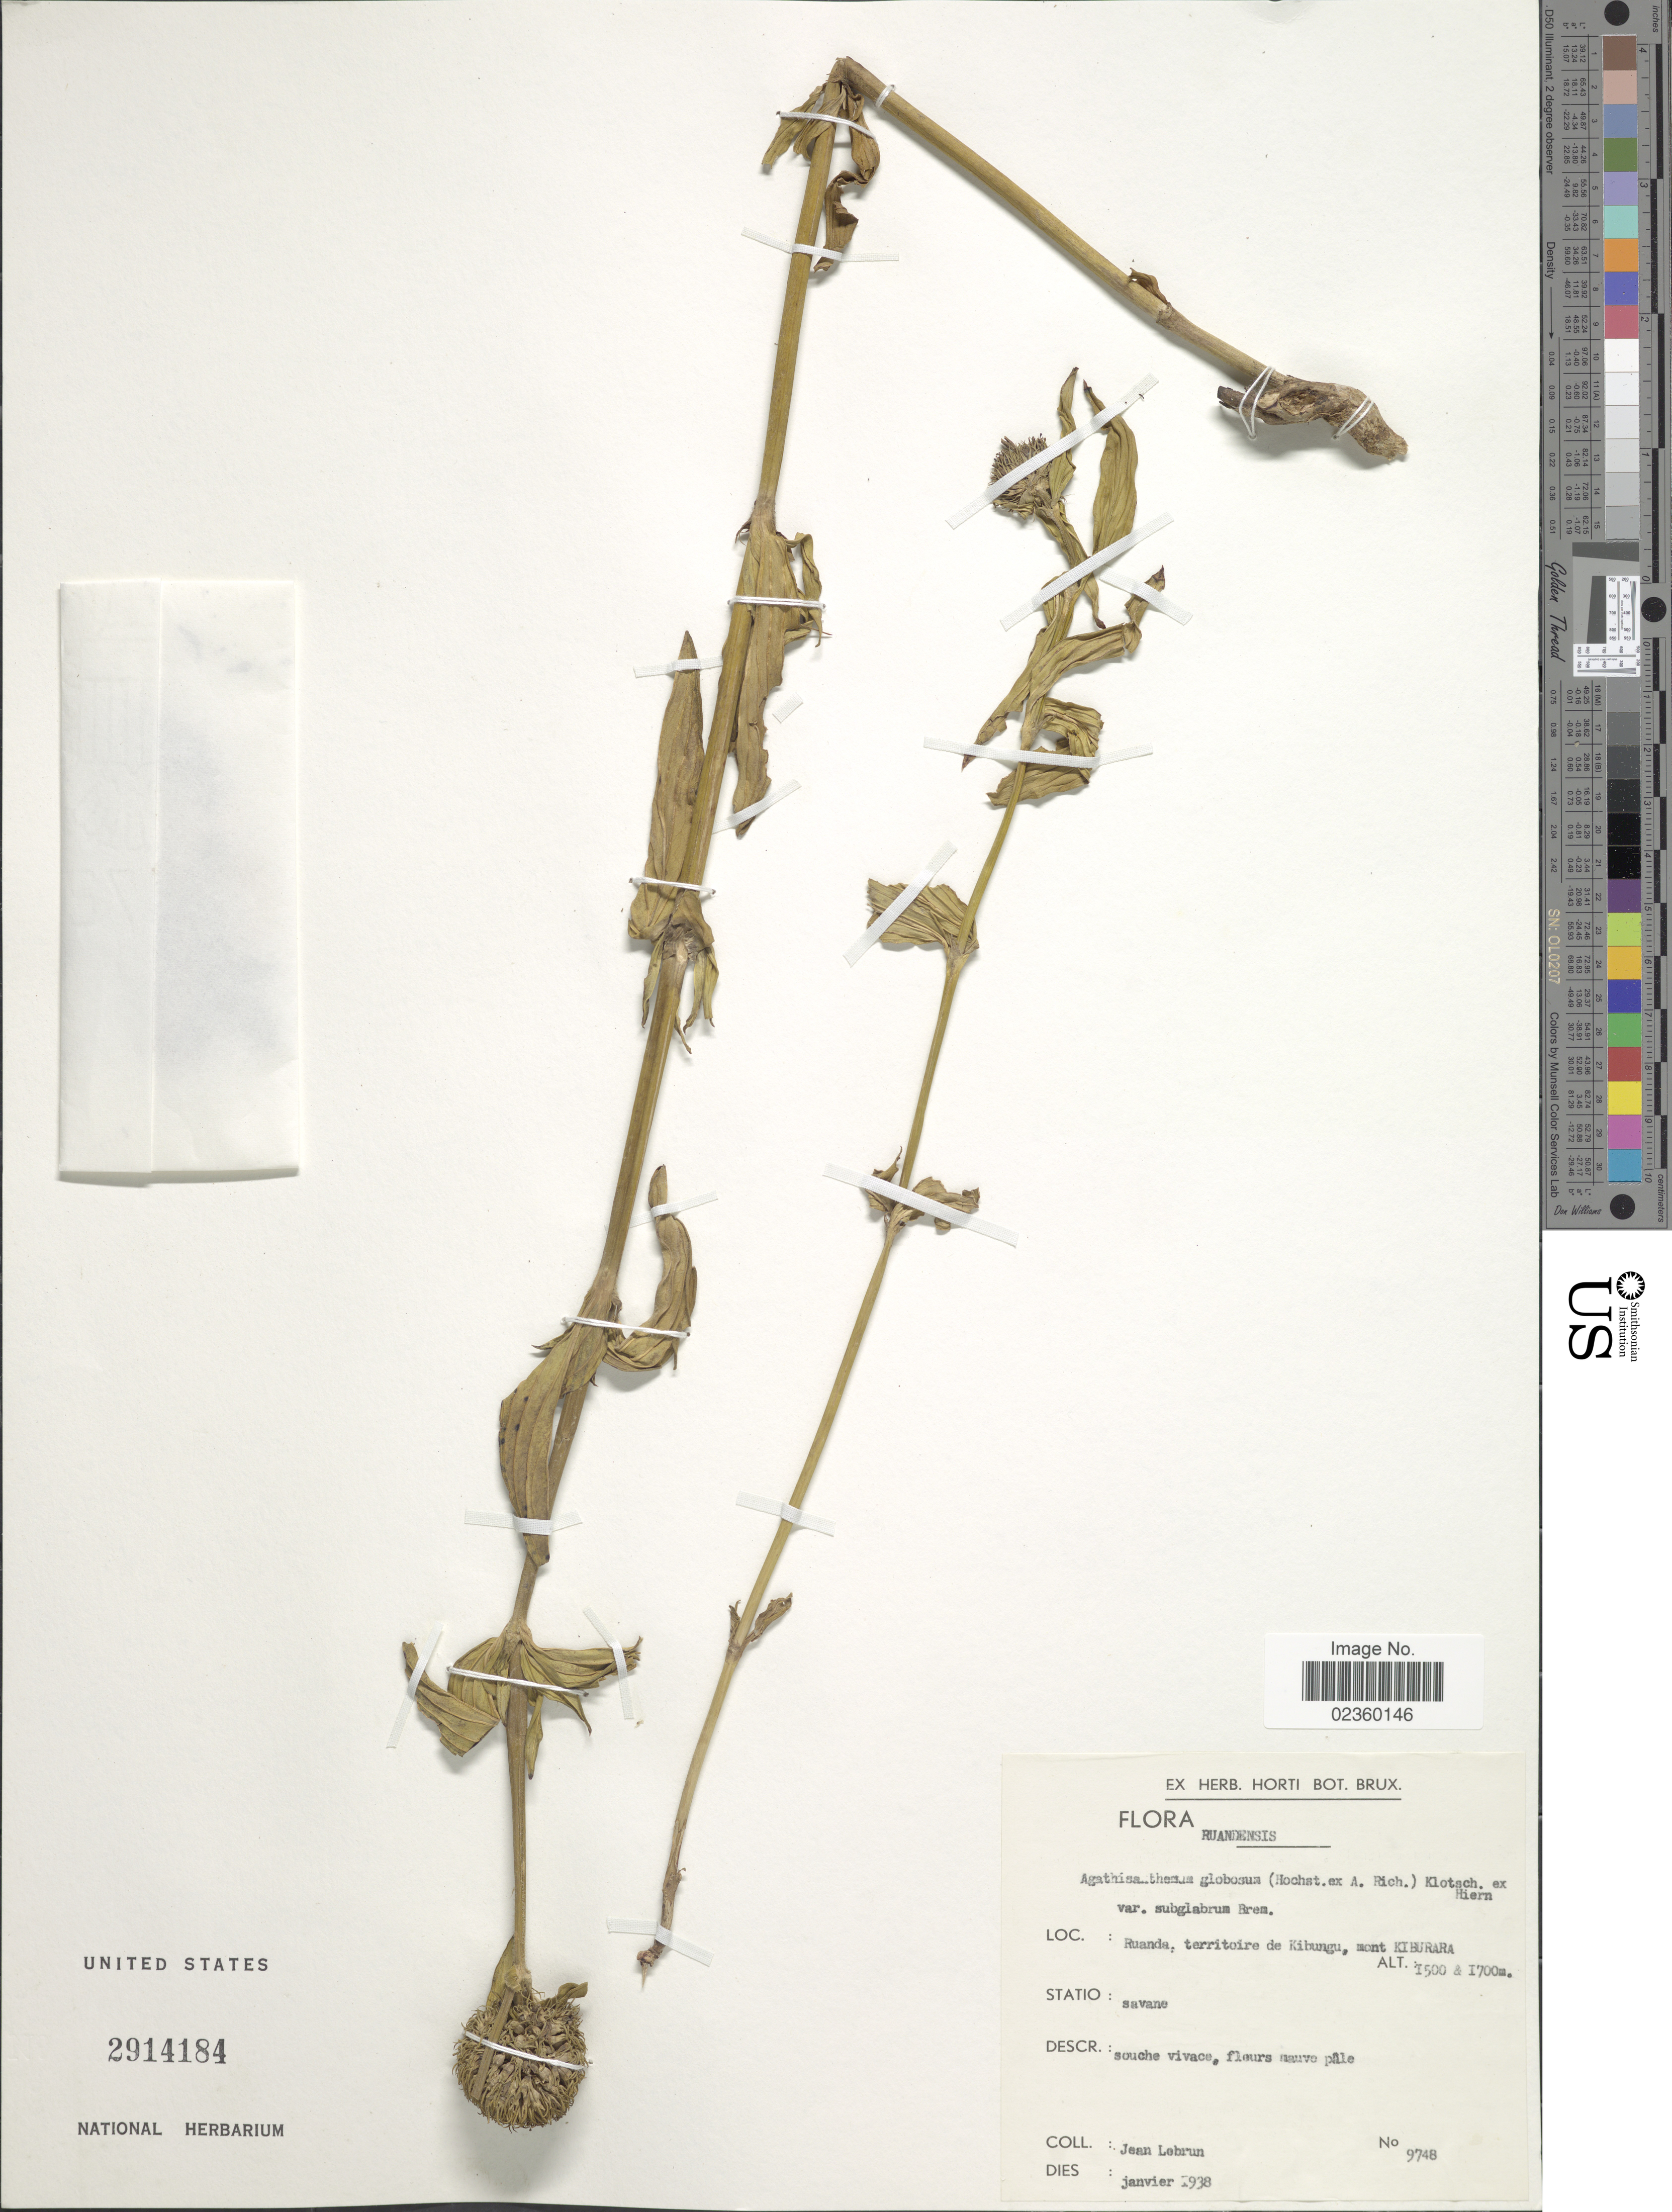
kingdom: Plantae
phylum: Tracheophyta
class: Magnoliopsida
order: Gentianales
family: Rubiaceae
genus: Agathisanthemum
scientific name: Agathisanthemum globosum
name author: (Hochst. ex A. Rich.) Klotzsch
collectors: J. A. Lebrun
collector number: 9748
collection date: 1938-01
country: Rwanda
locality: Ruandensis, Ruanda, territoire de Kibungu, mont Kiburara, Statio: savane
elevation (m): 1500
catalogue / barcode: US 2914184